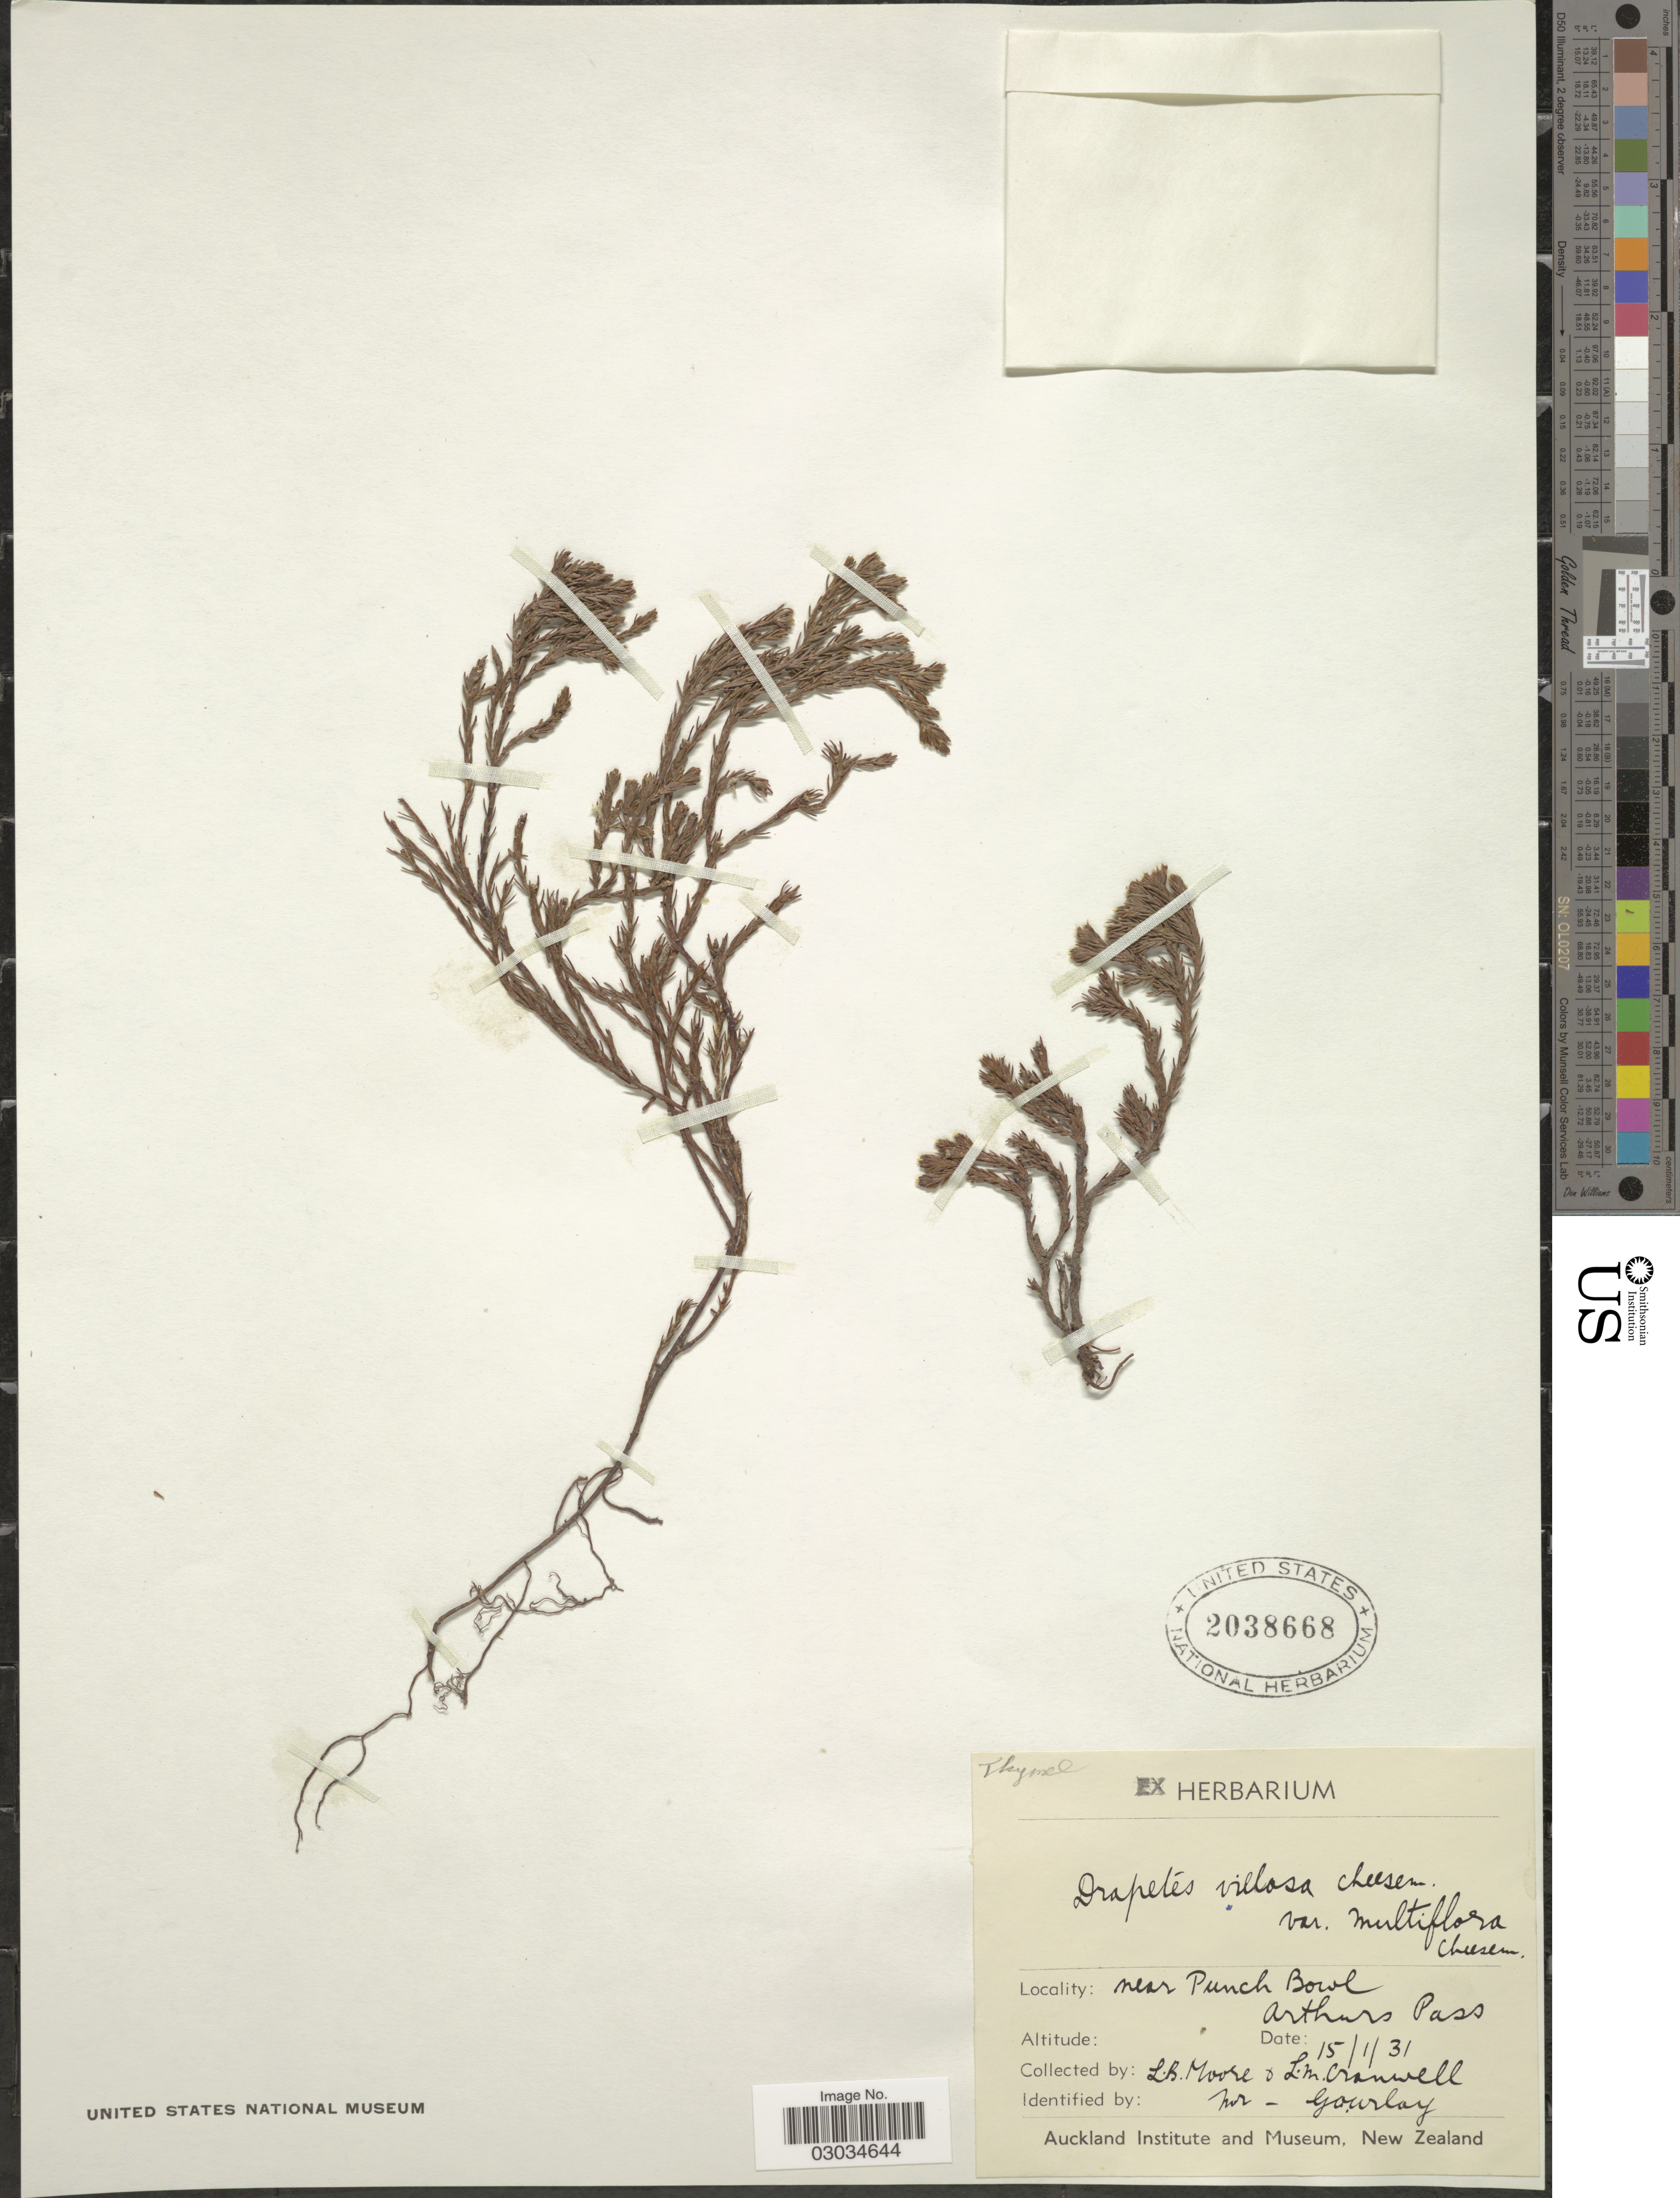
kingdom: Plantae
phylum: Tracheophyta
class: Magnoliopsida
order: Malvales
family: Thymelaeaceae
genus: Kelleria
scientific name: Kelleria villosa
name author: Berggr.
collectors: L. Moore & L. Cranwell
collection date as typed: Transcribed d/m/y: 15/1/31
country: New Zealand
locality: Near Punch Bowl. Arthurs Pass.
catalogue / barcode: US 2038668